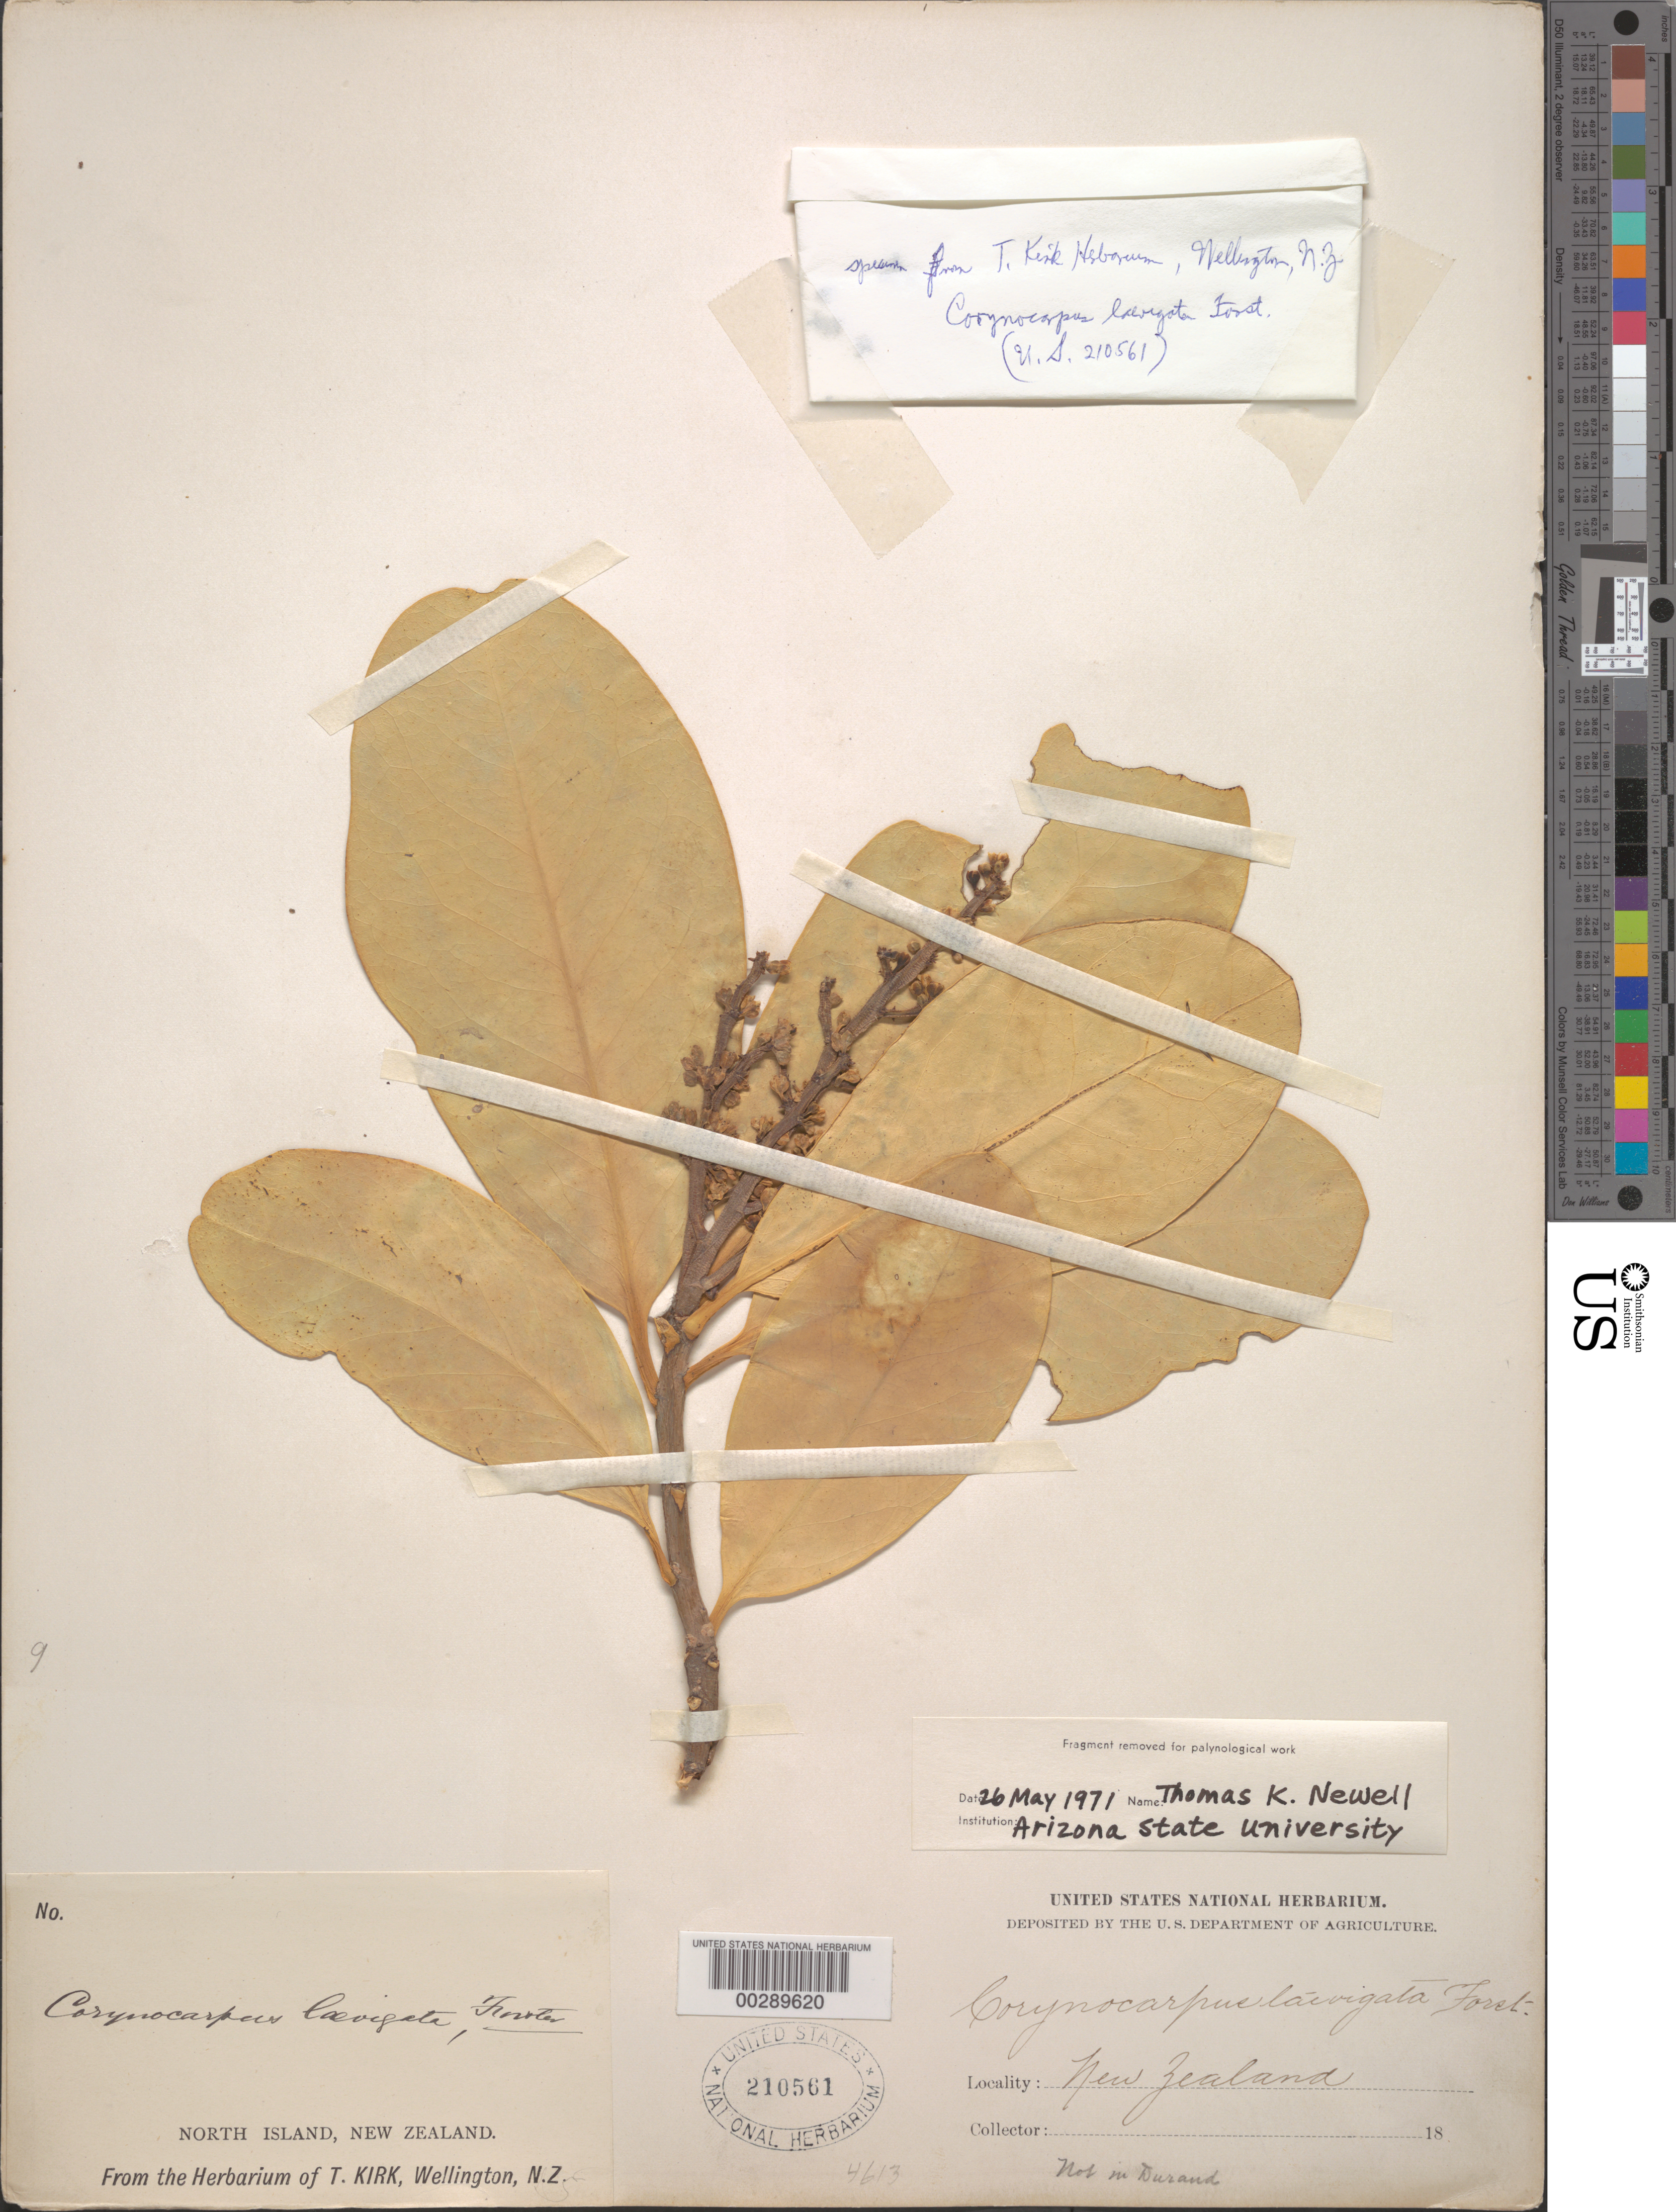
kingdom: Plantae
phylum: Tracheophyta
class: Magnoliopsida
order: Cucurbitales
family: Corynocarpaceae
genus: Corynocarpus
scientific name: Corynocarpus laevigatus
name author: J.R. Forst. & G. Forst.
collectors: ex herb. T. Kirk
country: New Zealand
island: North Island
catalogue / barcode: US 210561